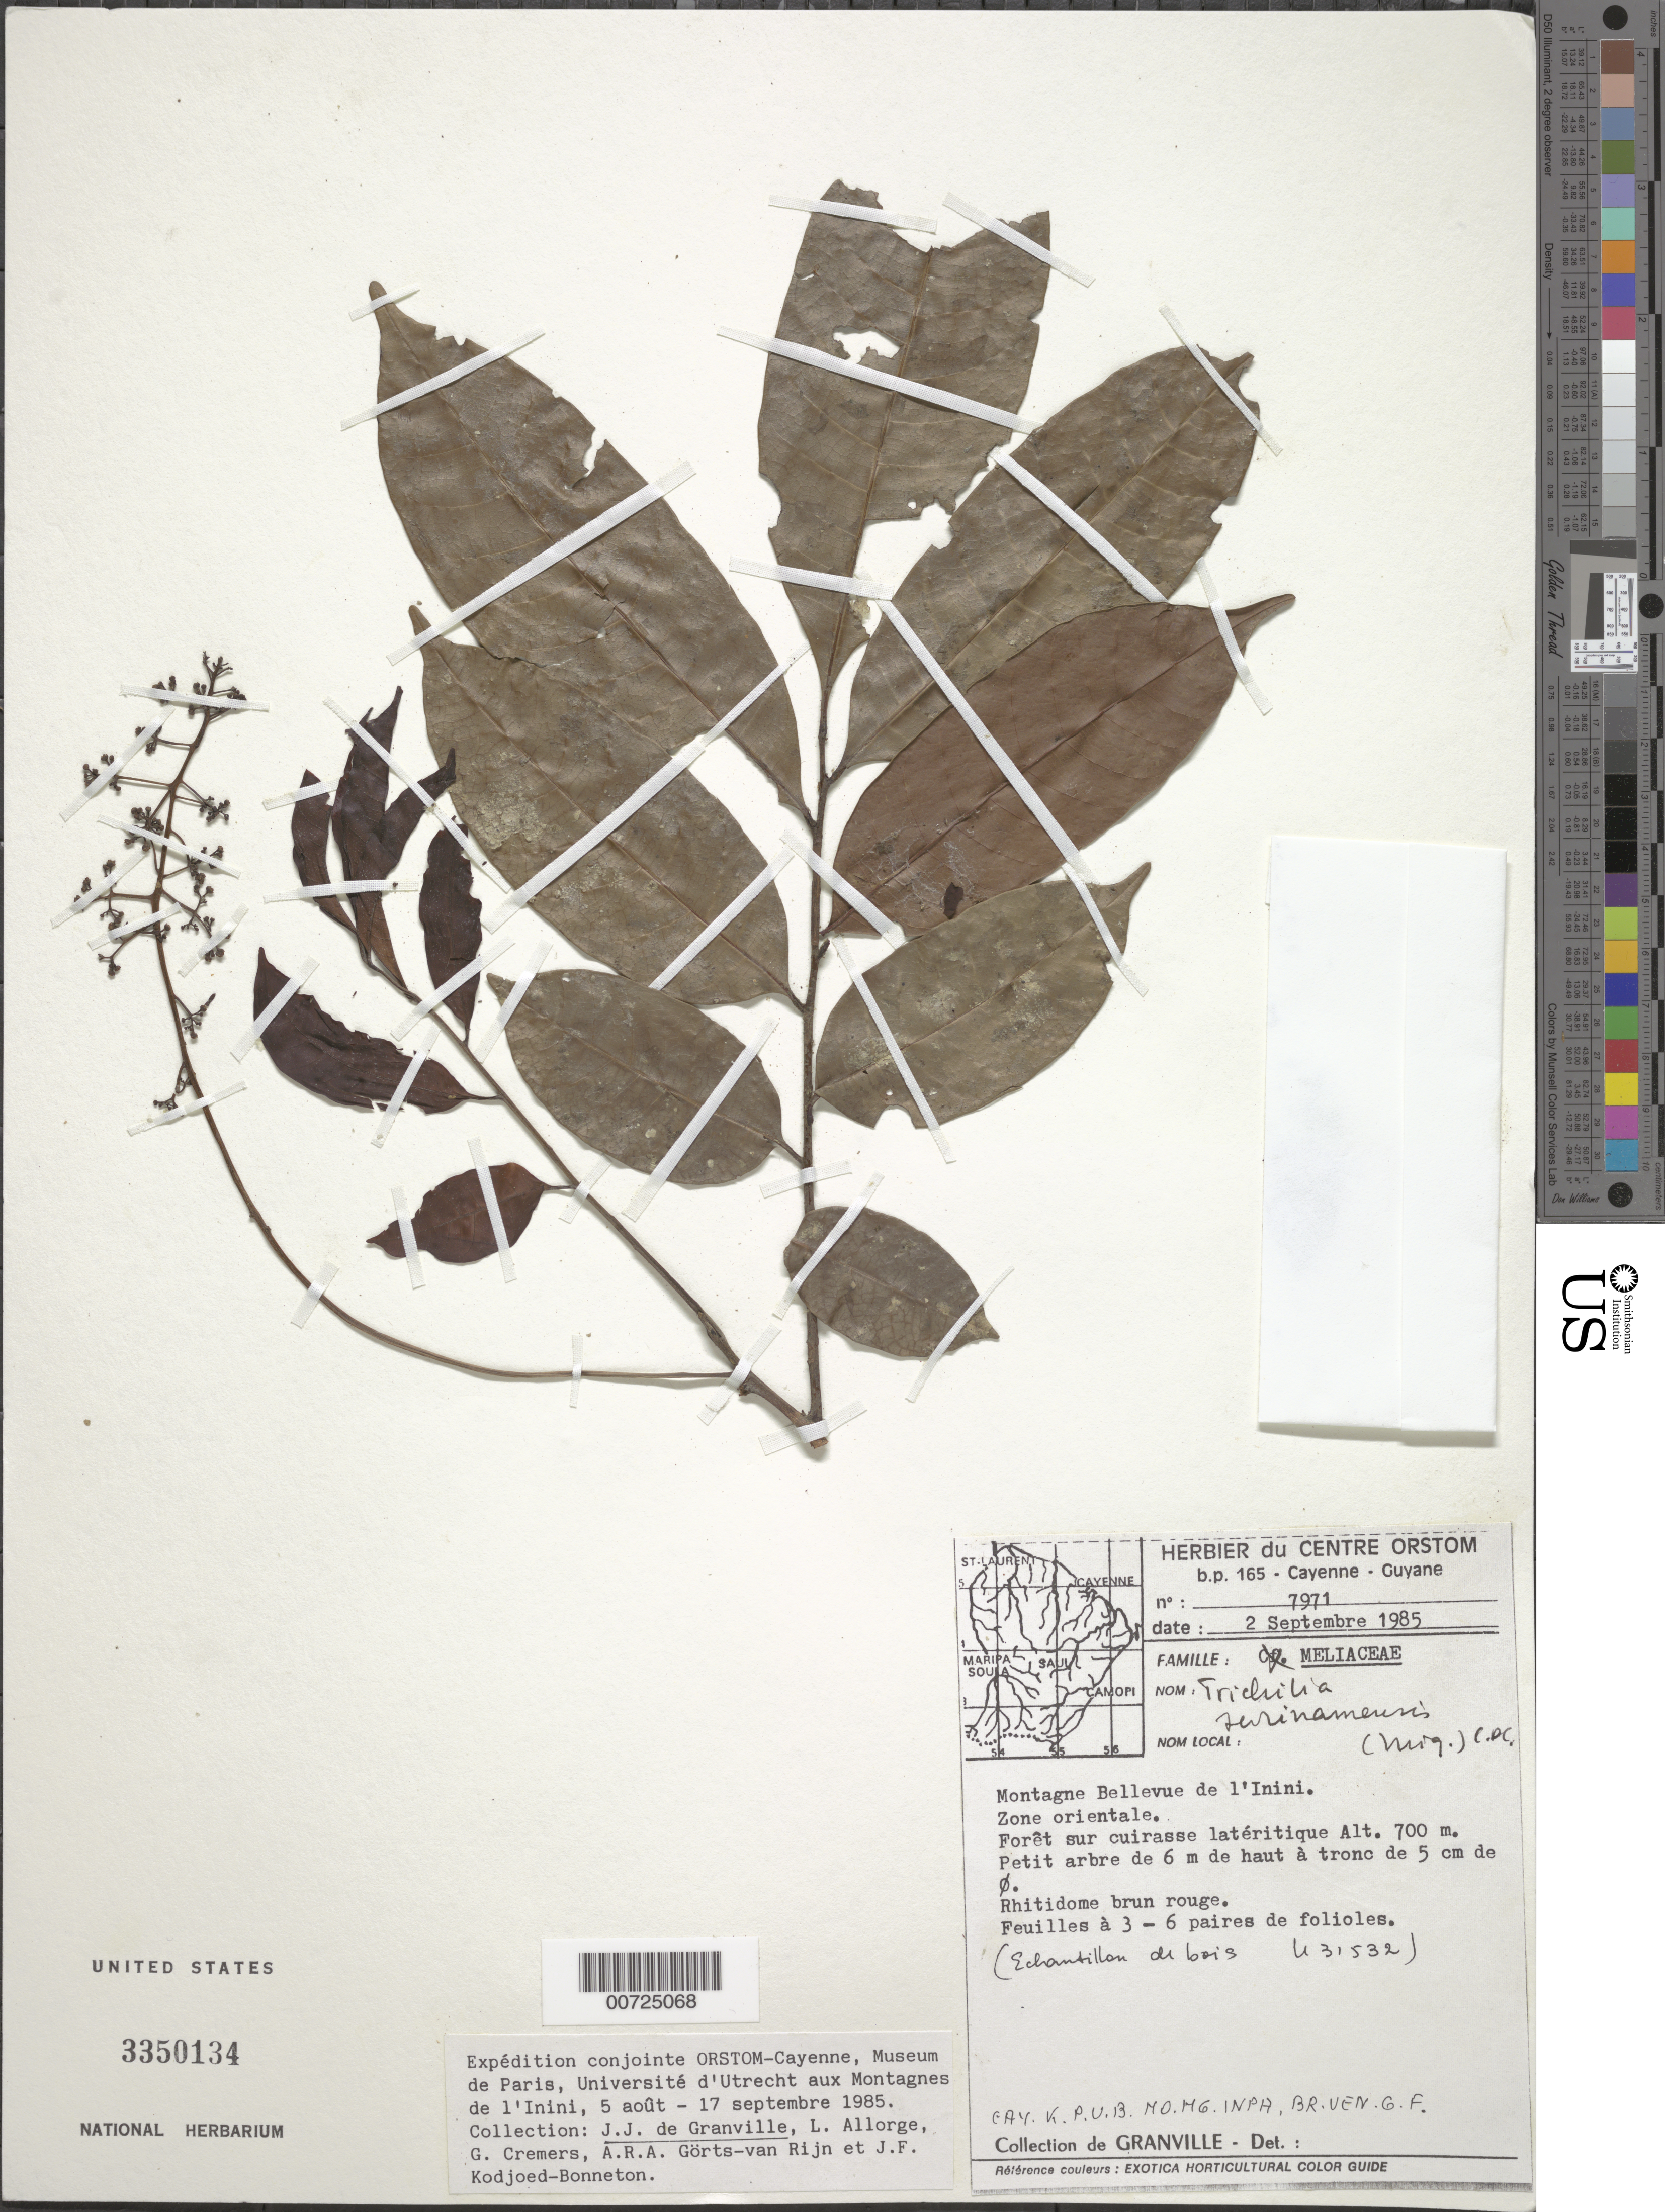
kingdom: Plantae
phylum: Tracheophyta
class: Magnoliopsida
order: Sapindales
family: Meliaceae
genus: Trichilia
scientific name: Trichilia surinamensis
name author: (Miq.) C. DC.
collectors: J.-J. de Granville, L. Allorge, G. Cremers, A. .R. A. Görts-van Rijn & J. Kodjoed-Bonneton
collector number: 7971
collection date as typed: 2-Sep-85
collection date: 1985-09-02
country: French Guiana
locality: Montagnes Bellevue de l'Inini, zone orientale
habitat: Forest on lateritic crust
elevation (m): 700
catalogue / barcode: US 3350134